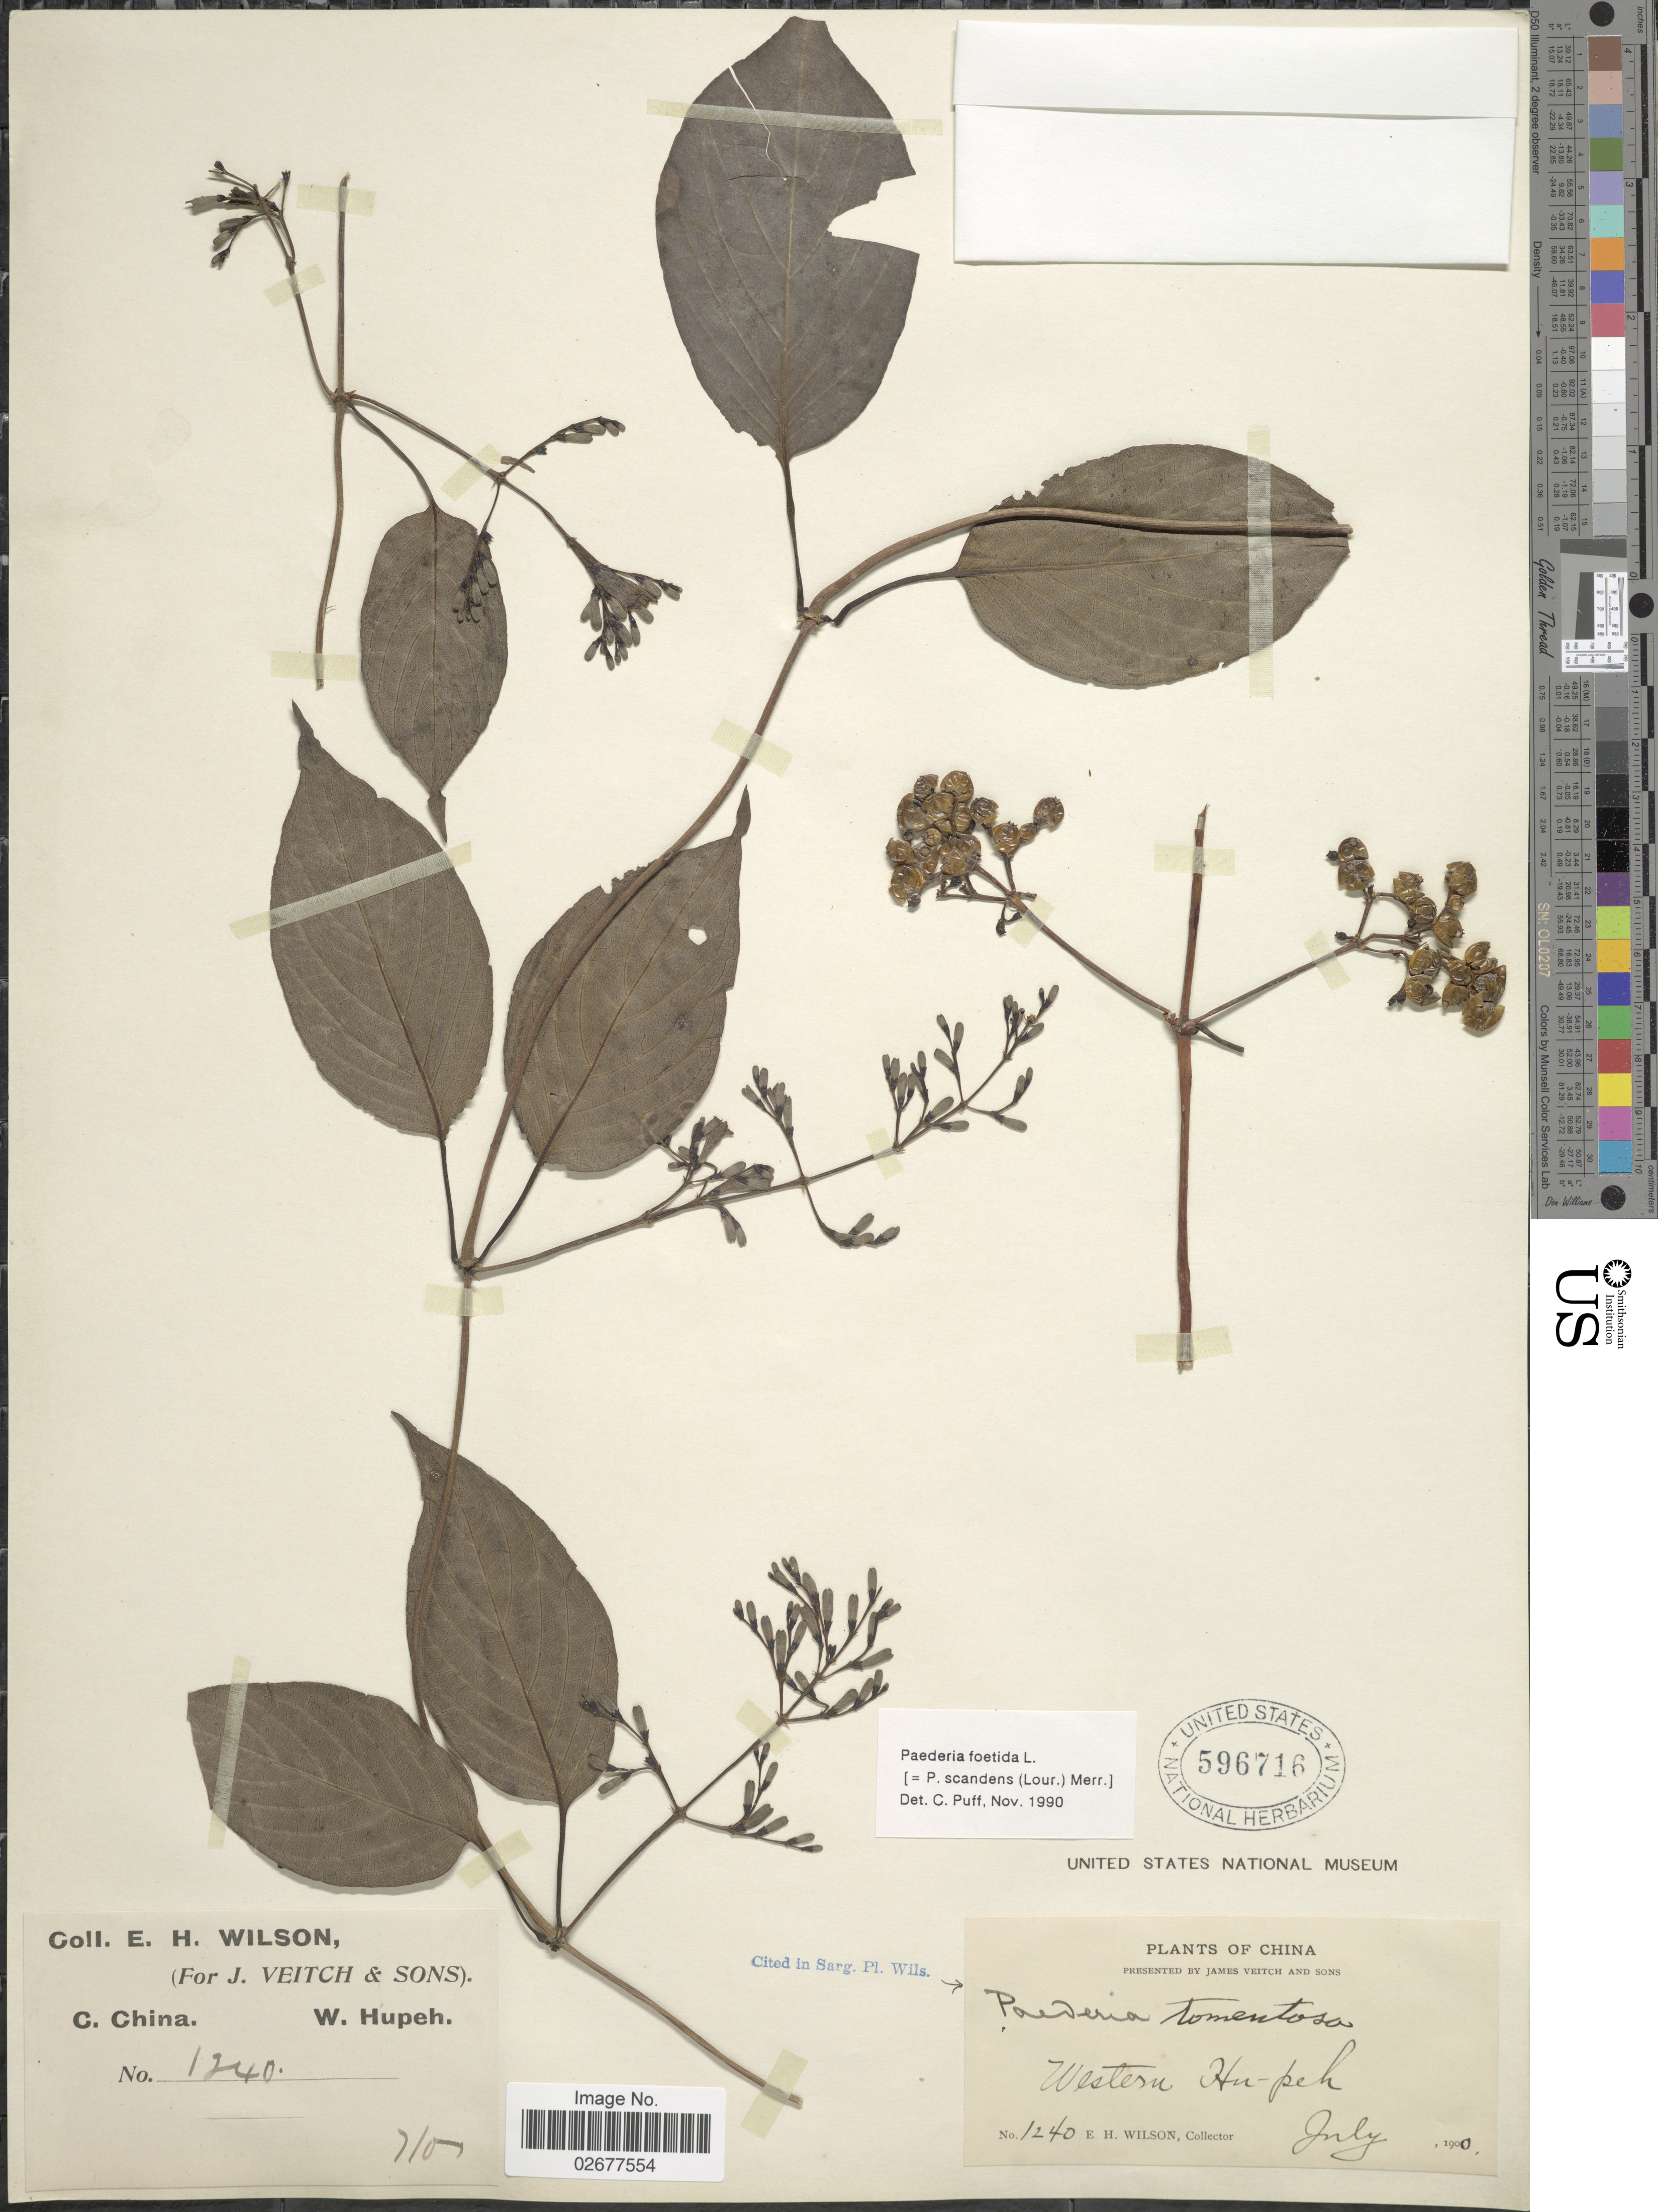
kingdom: Plantae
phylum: Tracheophyta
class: Magnoliopsida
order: Gentianales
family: Rubiaceae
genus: Paederia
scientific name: Paederia foetida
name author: Wall.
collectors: E. Wilson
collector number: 1240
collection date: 1900-07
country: China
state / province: Hubei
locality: C. China. Western Hupeh.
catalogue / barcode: US 596716